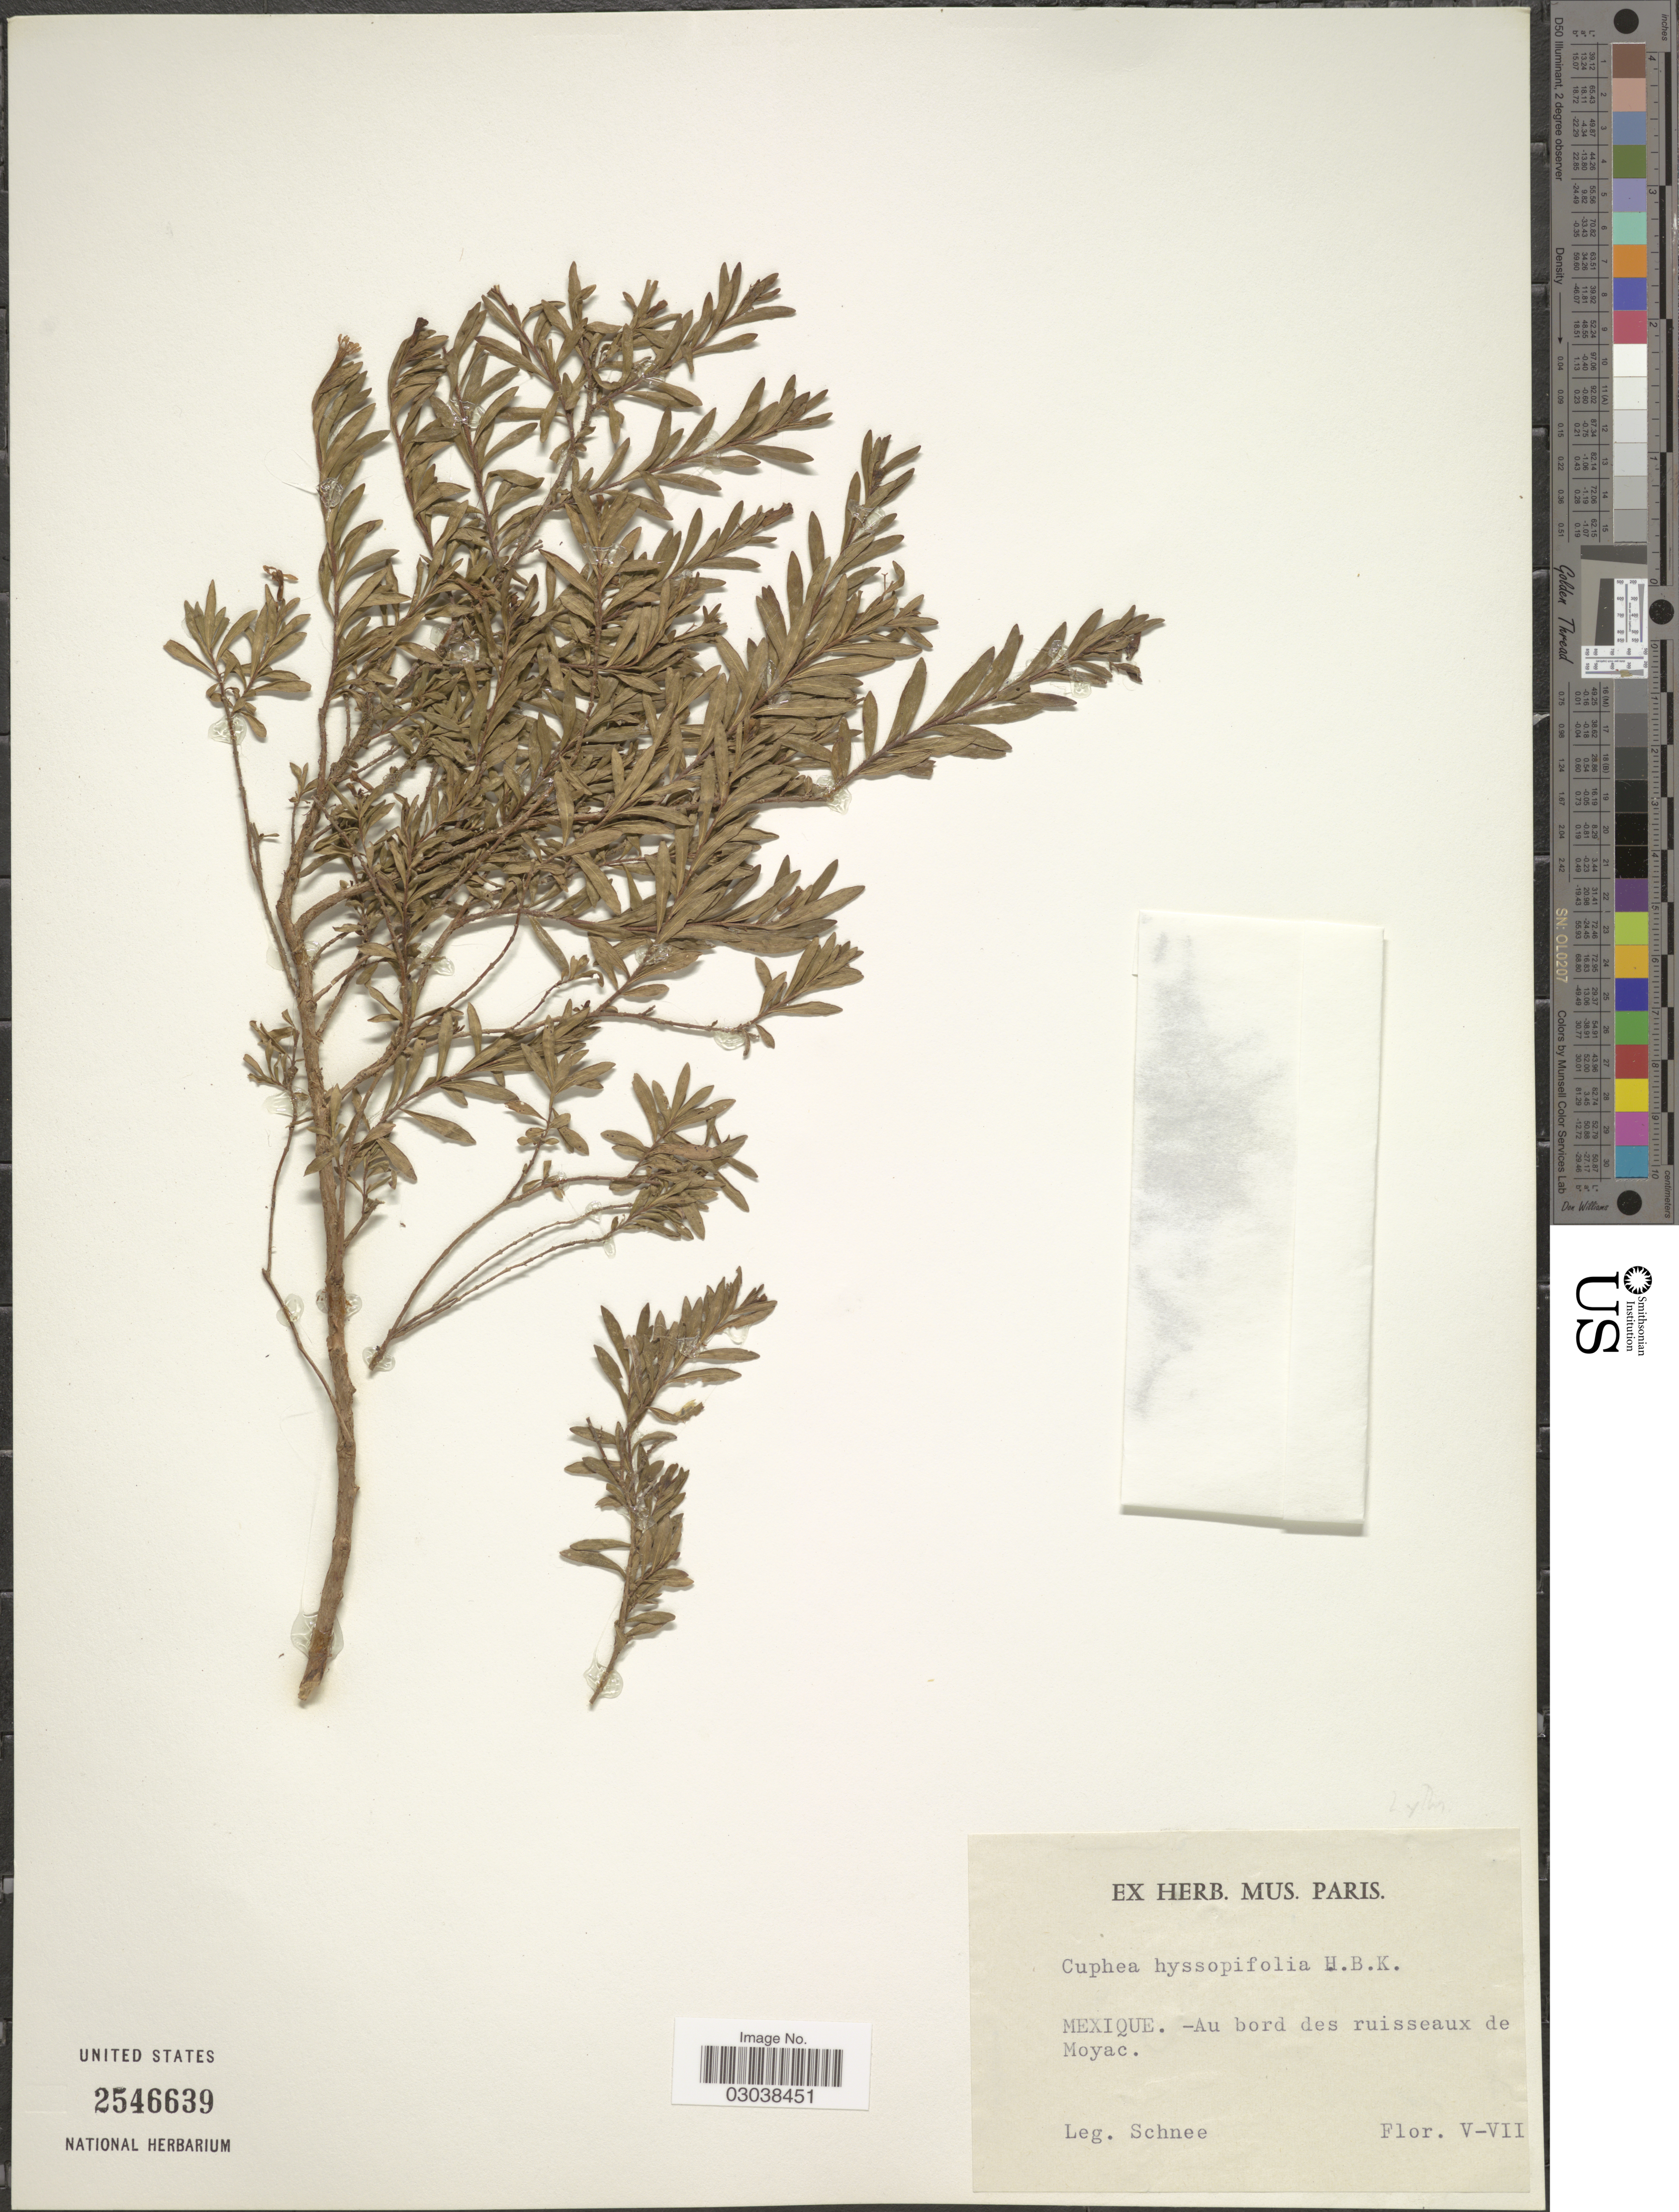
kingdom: Plantae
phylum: Tracheophyta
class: Magnoliopsida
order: Myrtales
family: Lythraceae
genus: Cuphea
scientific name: Cuphea hyssopifolia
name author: Kunth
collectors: -- Schnée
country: Mexico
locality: Au bord des ruisseaux de Moyac.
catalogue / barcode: US 2546639